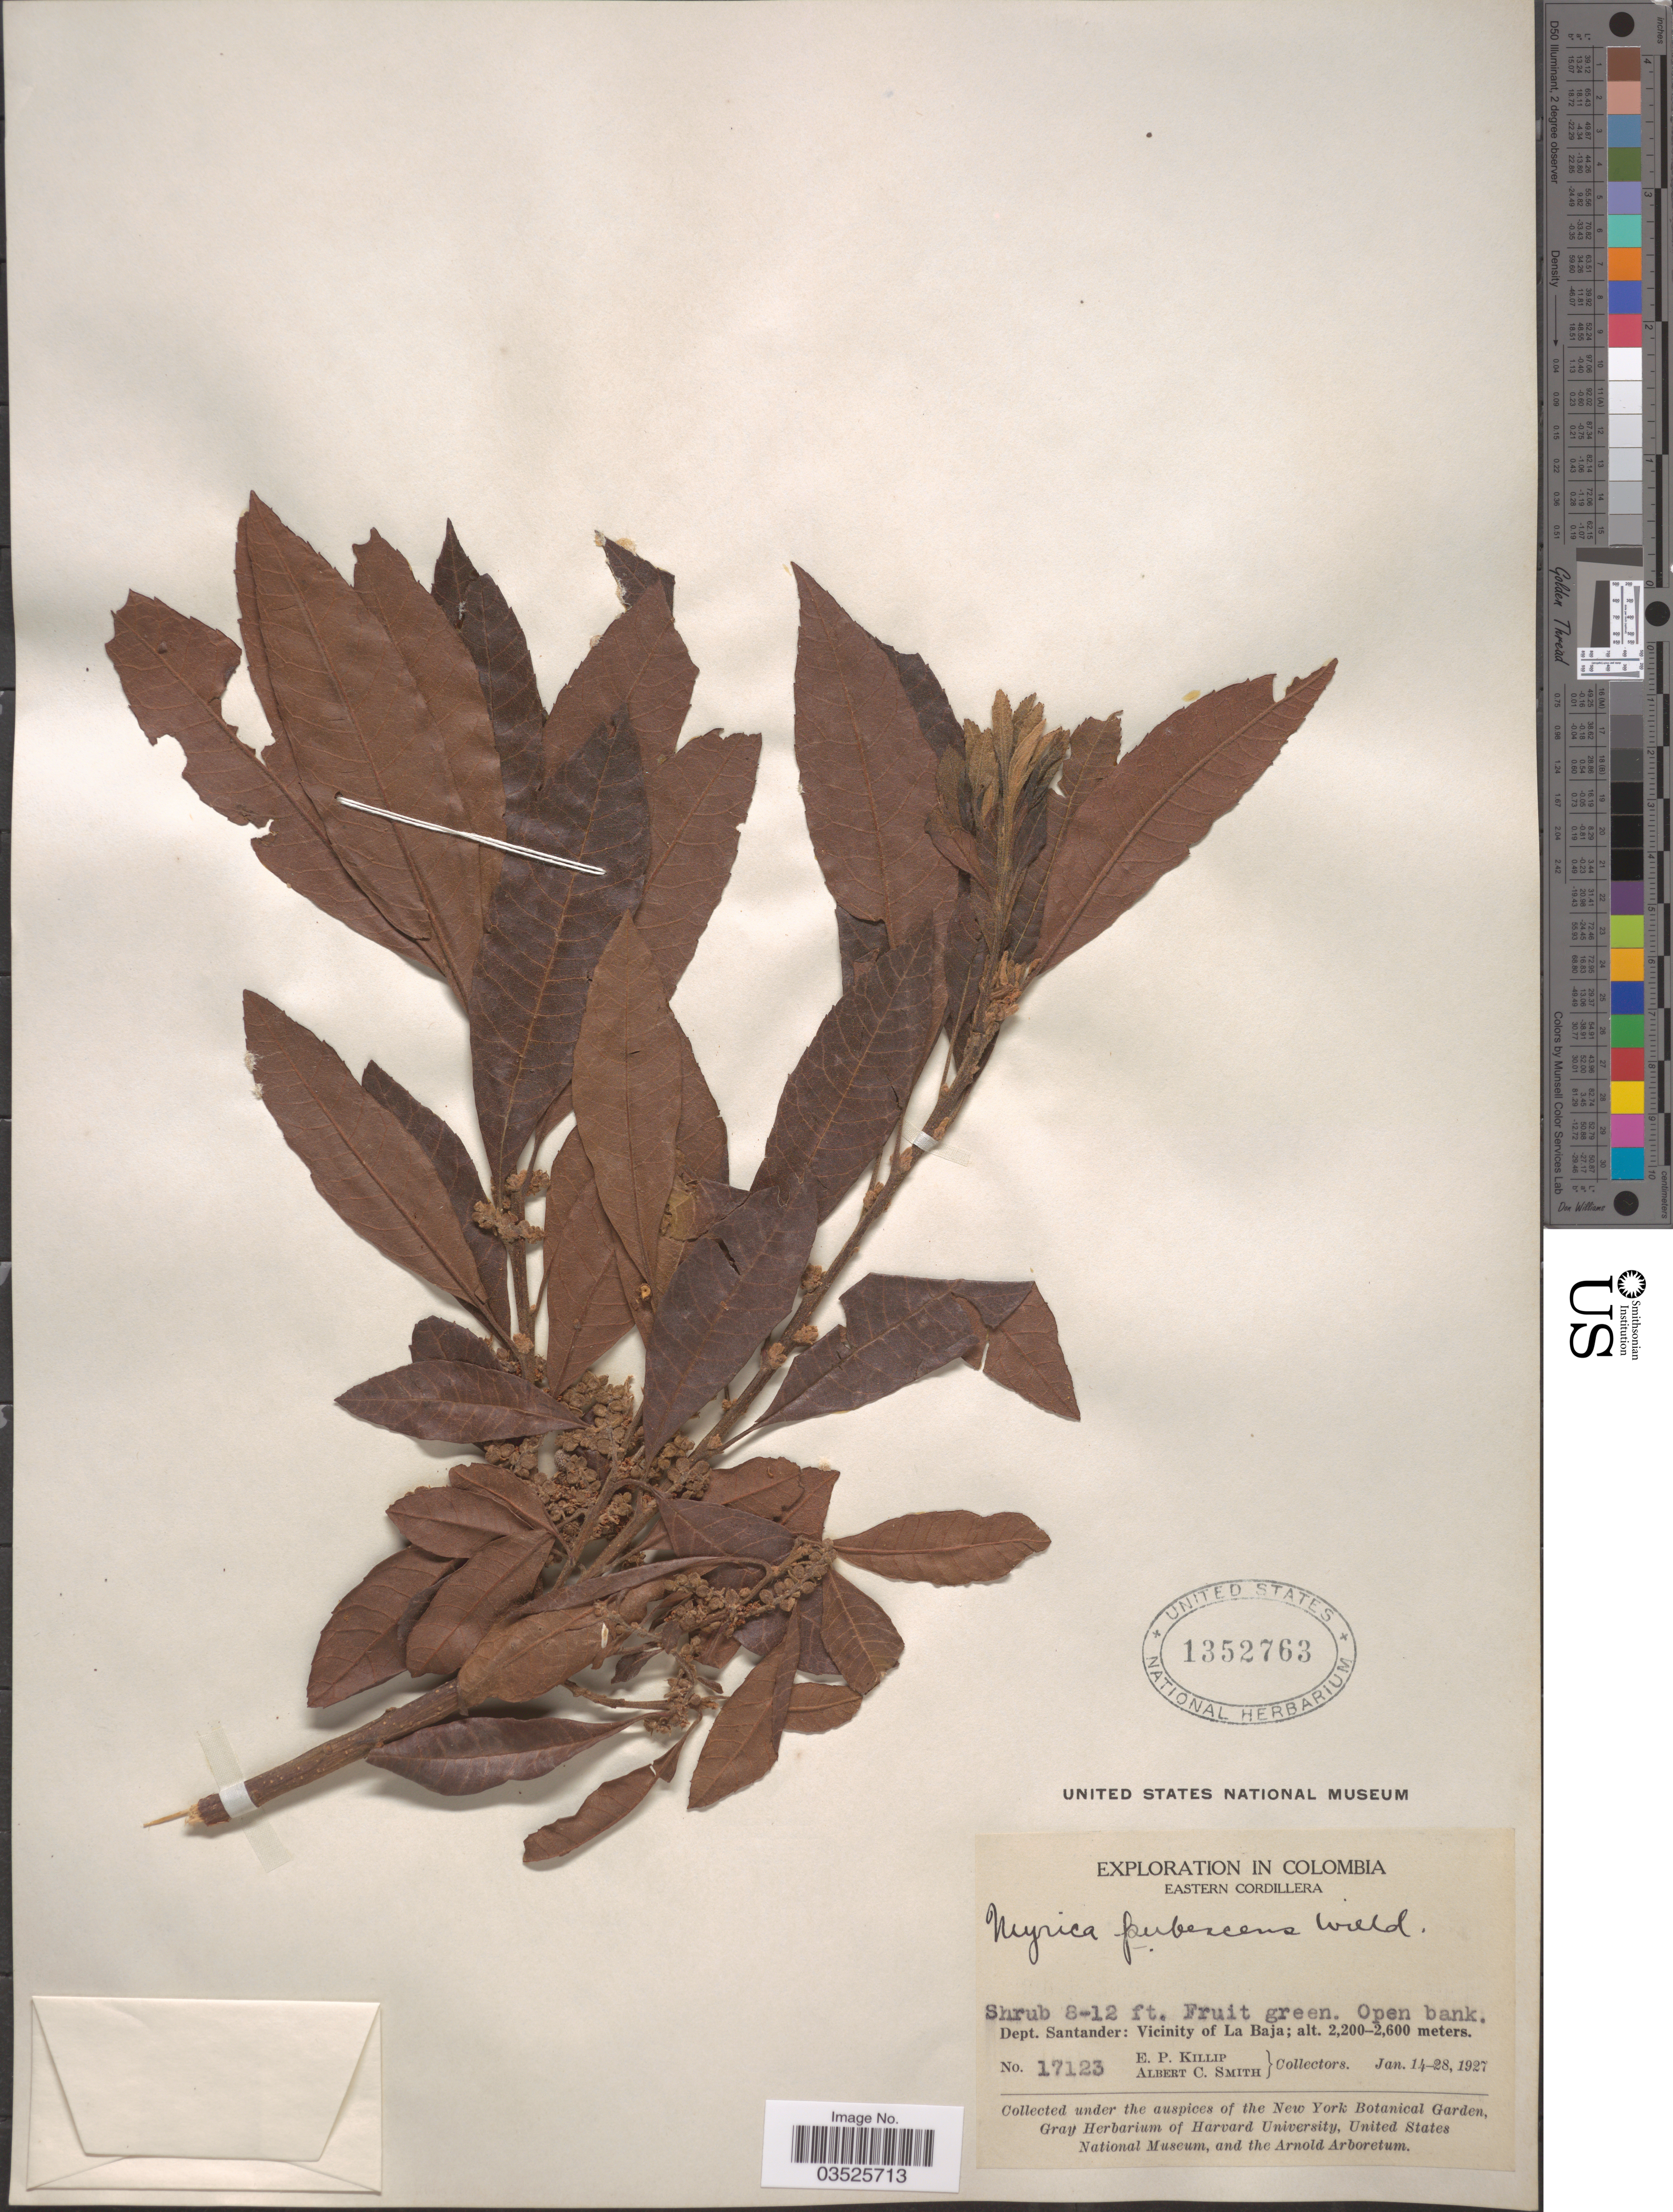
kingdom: Plantae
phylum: Tracheophyta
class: Magnoliopsida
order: Fagales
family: Myricaceae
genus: Morella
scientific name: Morella pubescens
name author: (Humb. & Bonpl. ex Willd.) Wilbur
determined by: Strong, M. T., (US), Smithsonian Institution - National Museum of Natural History (UNITED STATES)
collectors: E. P. Killip & A. C. Smith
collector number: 17123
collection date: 1927-01-14/1927-01-28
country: Colombia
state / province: Santander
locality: Eastern Cordillera. Dept. Santander: Vicinity of La Baja.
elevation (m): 2200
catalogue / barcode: US 1352763